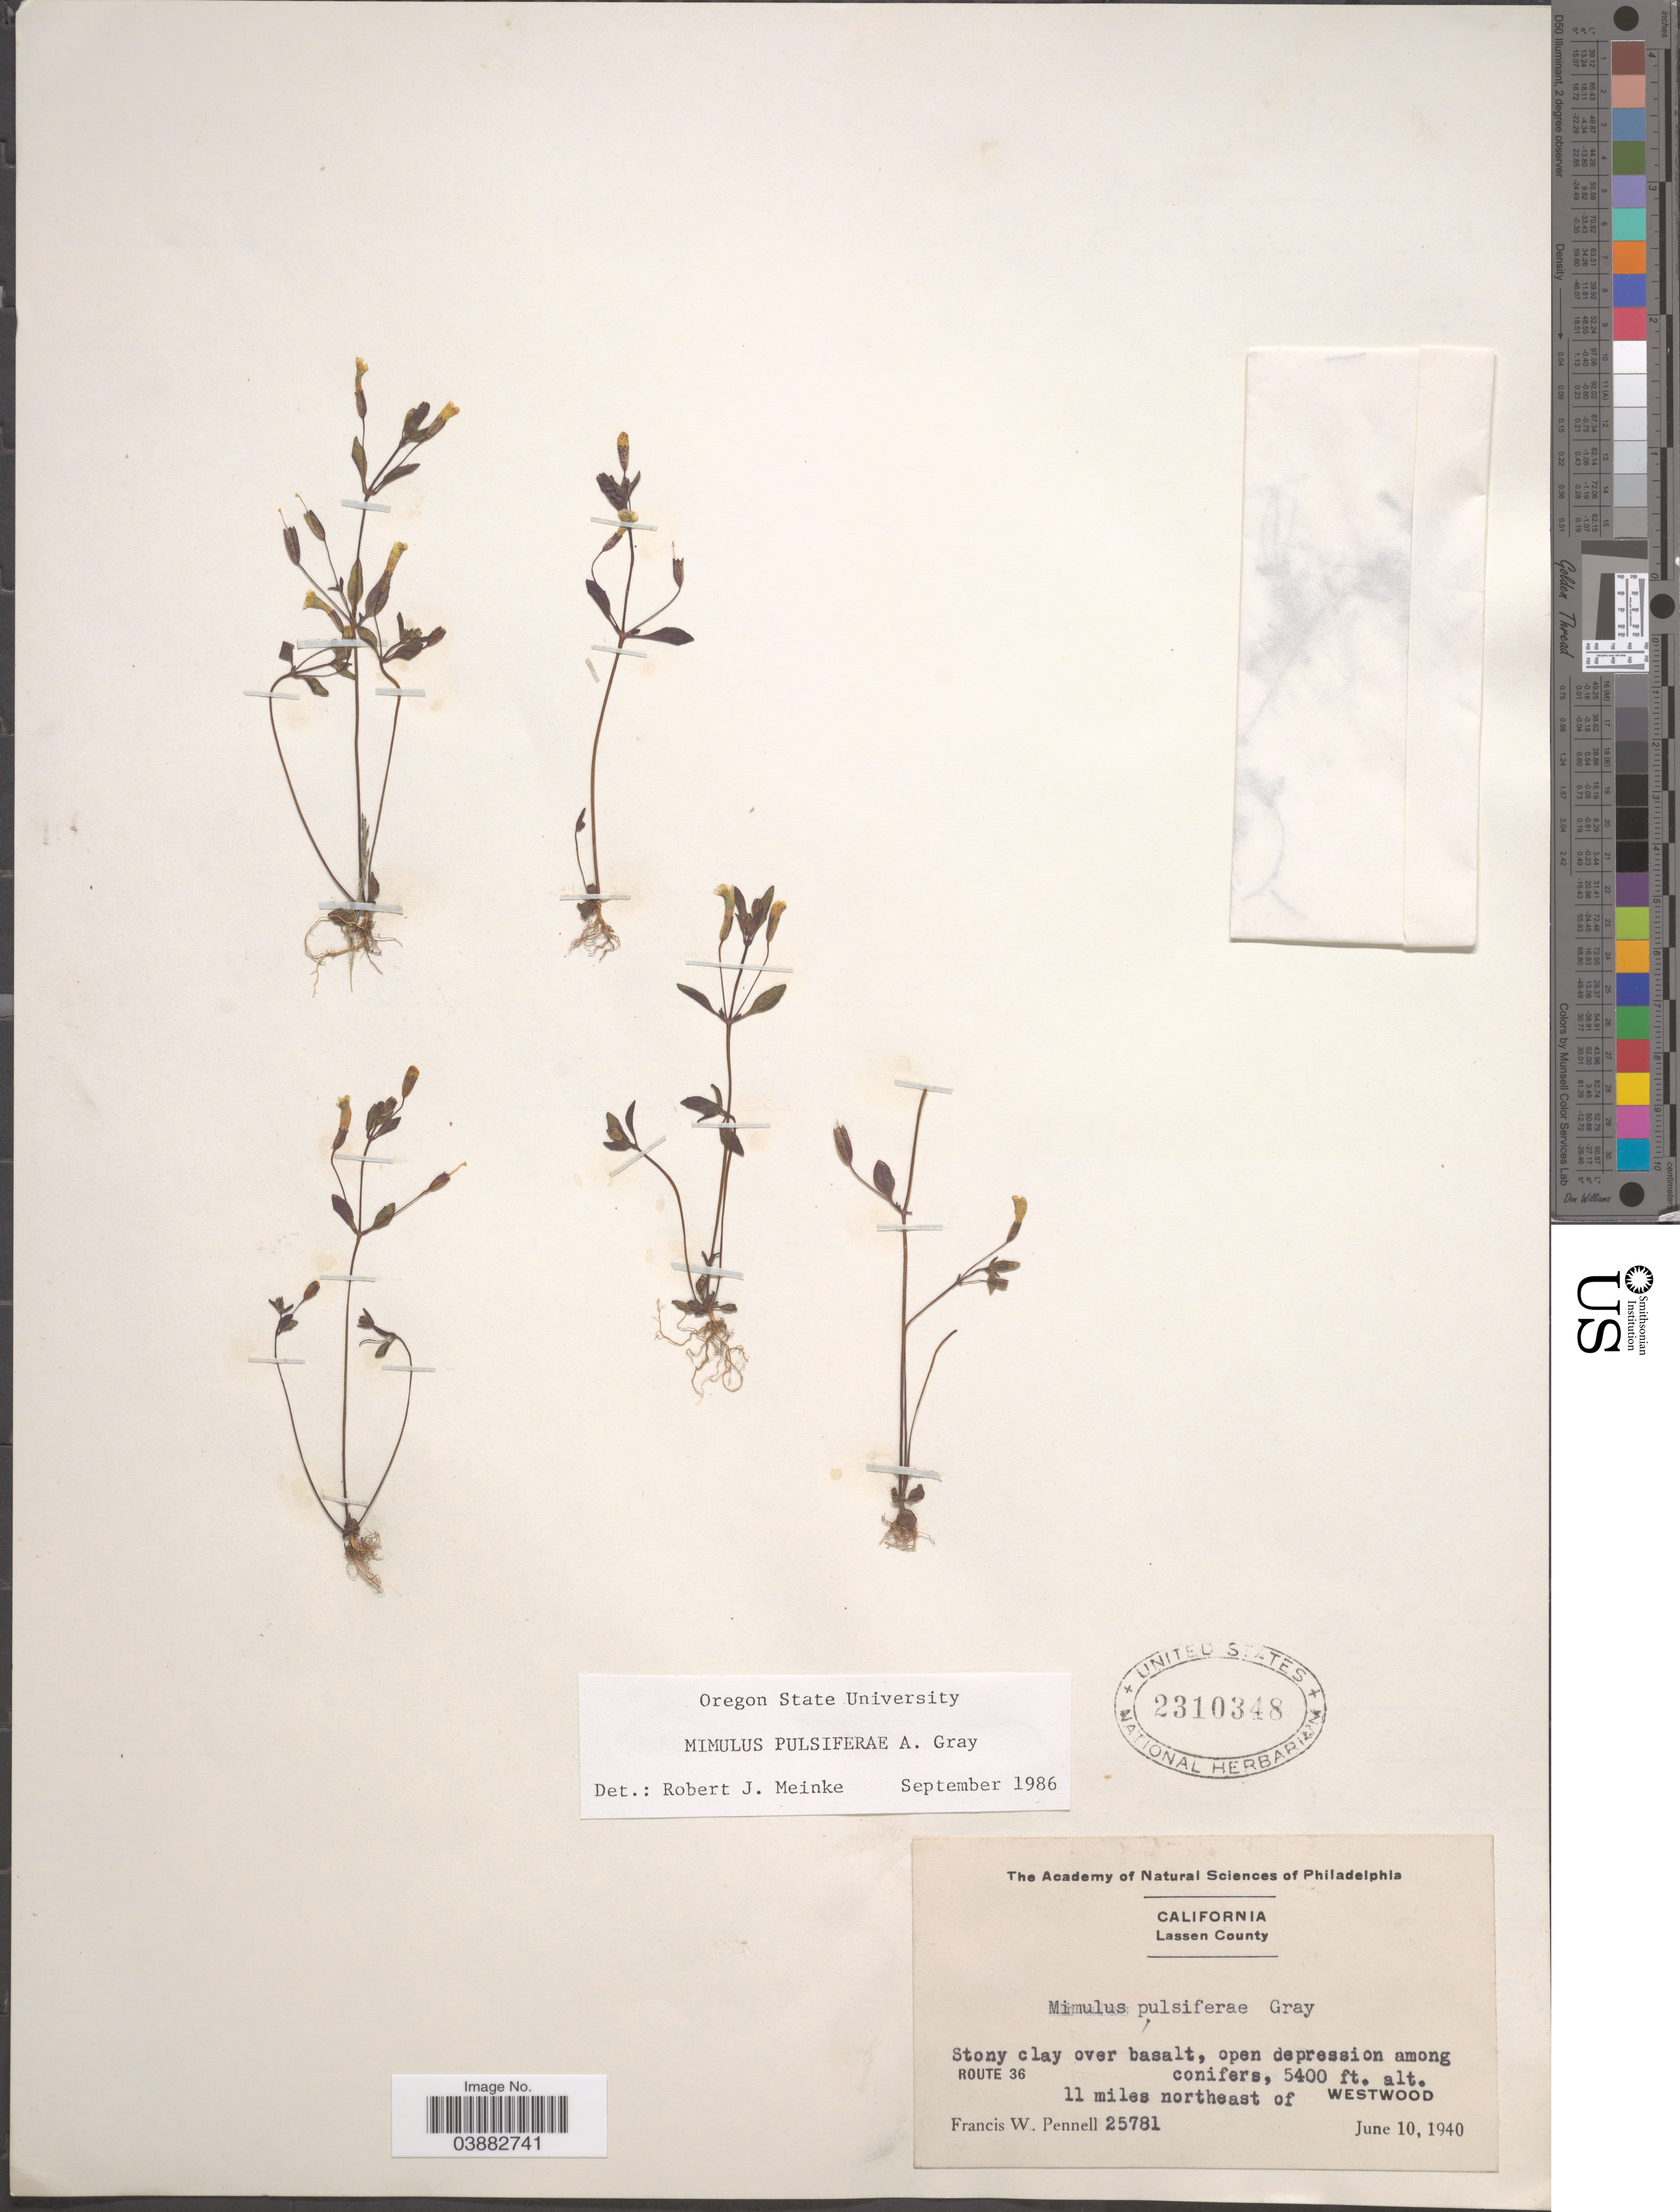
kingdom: Plantae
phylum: Tracheophyta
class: Magnoliopsida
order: Lamiales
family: Phrymaceae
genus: Mimulus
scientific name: Mimulus pulsiferae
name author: A. Gray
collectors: F. W. Pennell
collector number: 25781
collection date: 1940-06-10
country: United States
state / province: California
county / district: Lassen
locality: Lassen County. Route 36. 11 miles northeast of Westwood.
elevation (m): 1646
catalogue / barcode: US 2310348